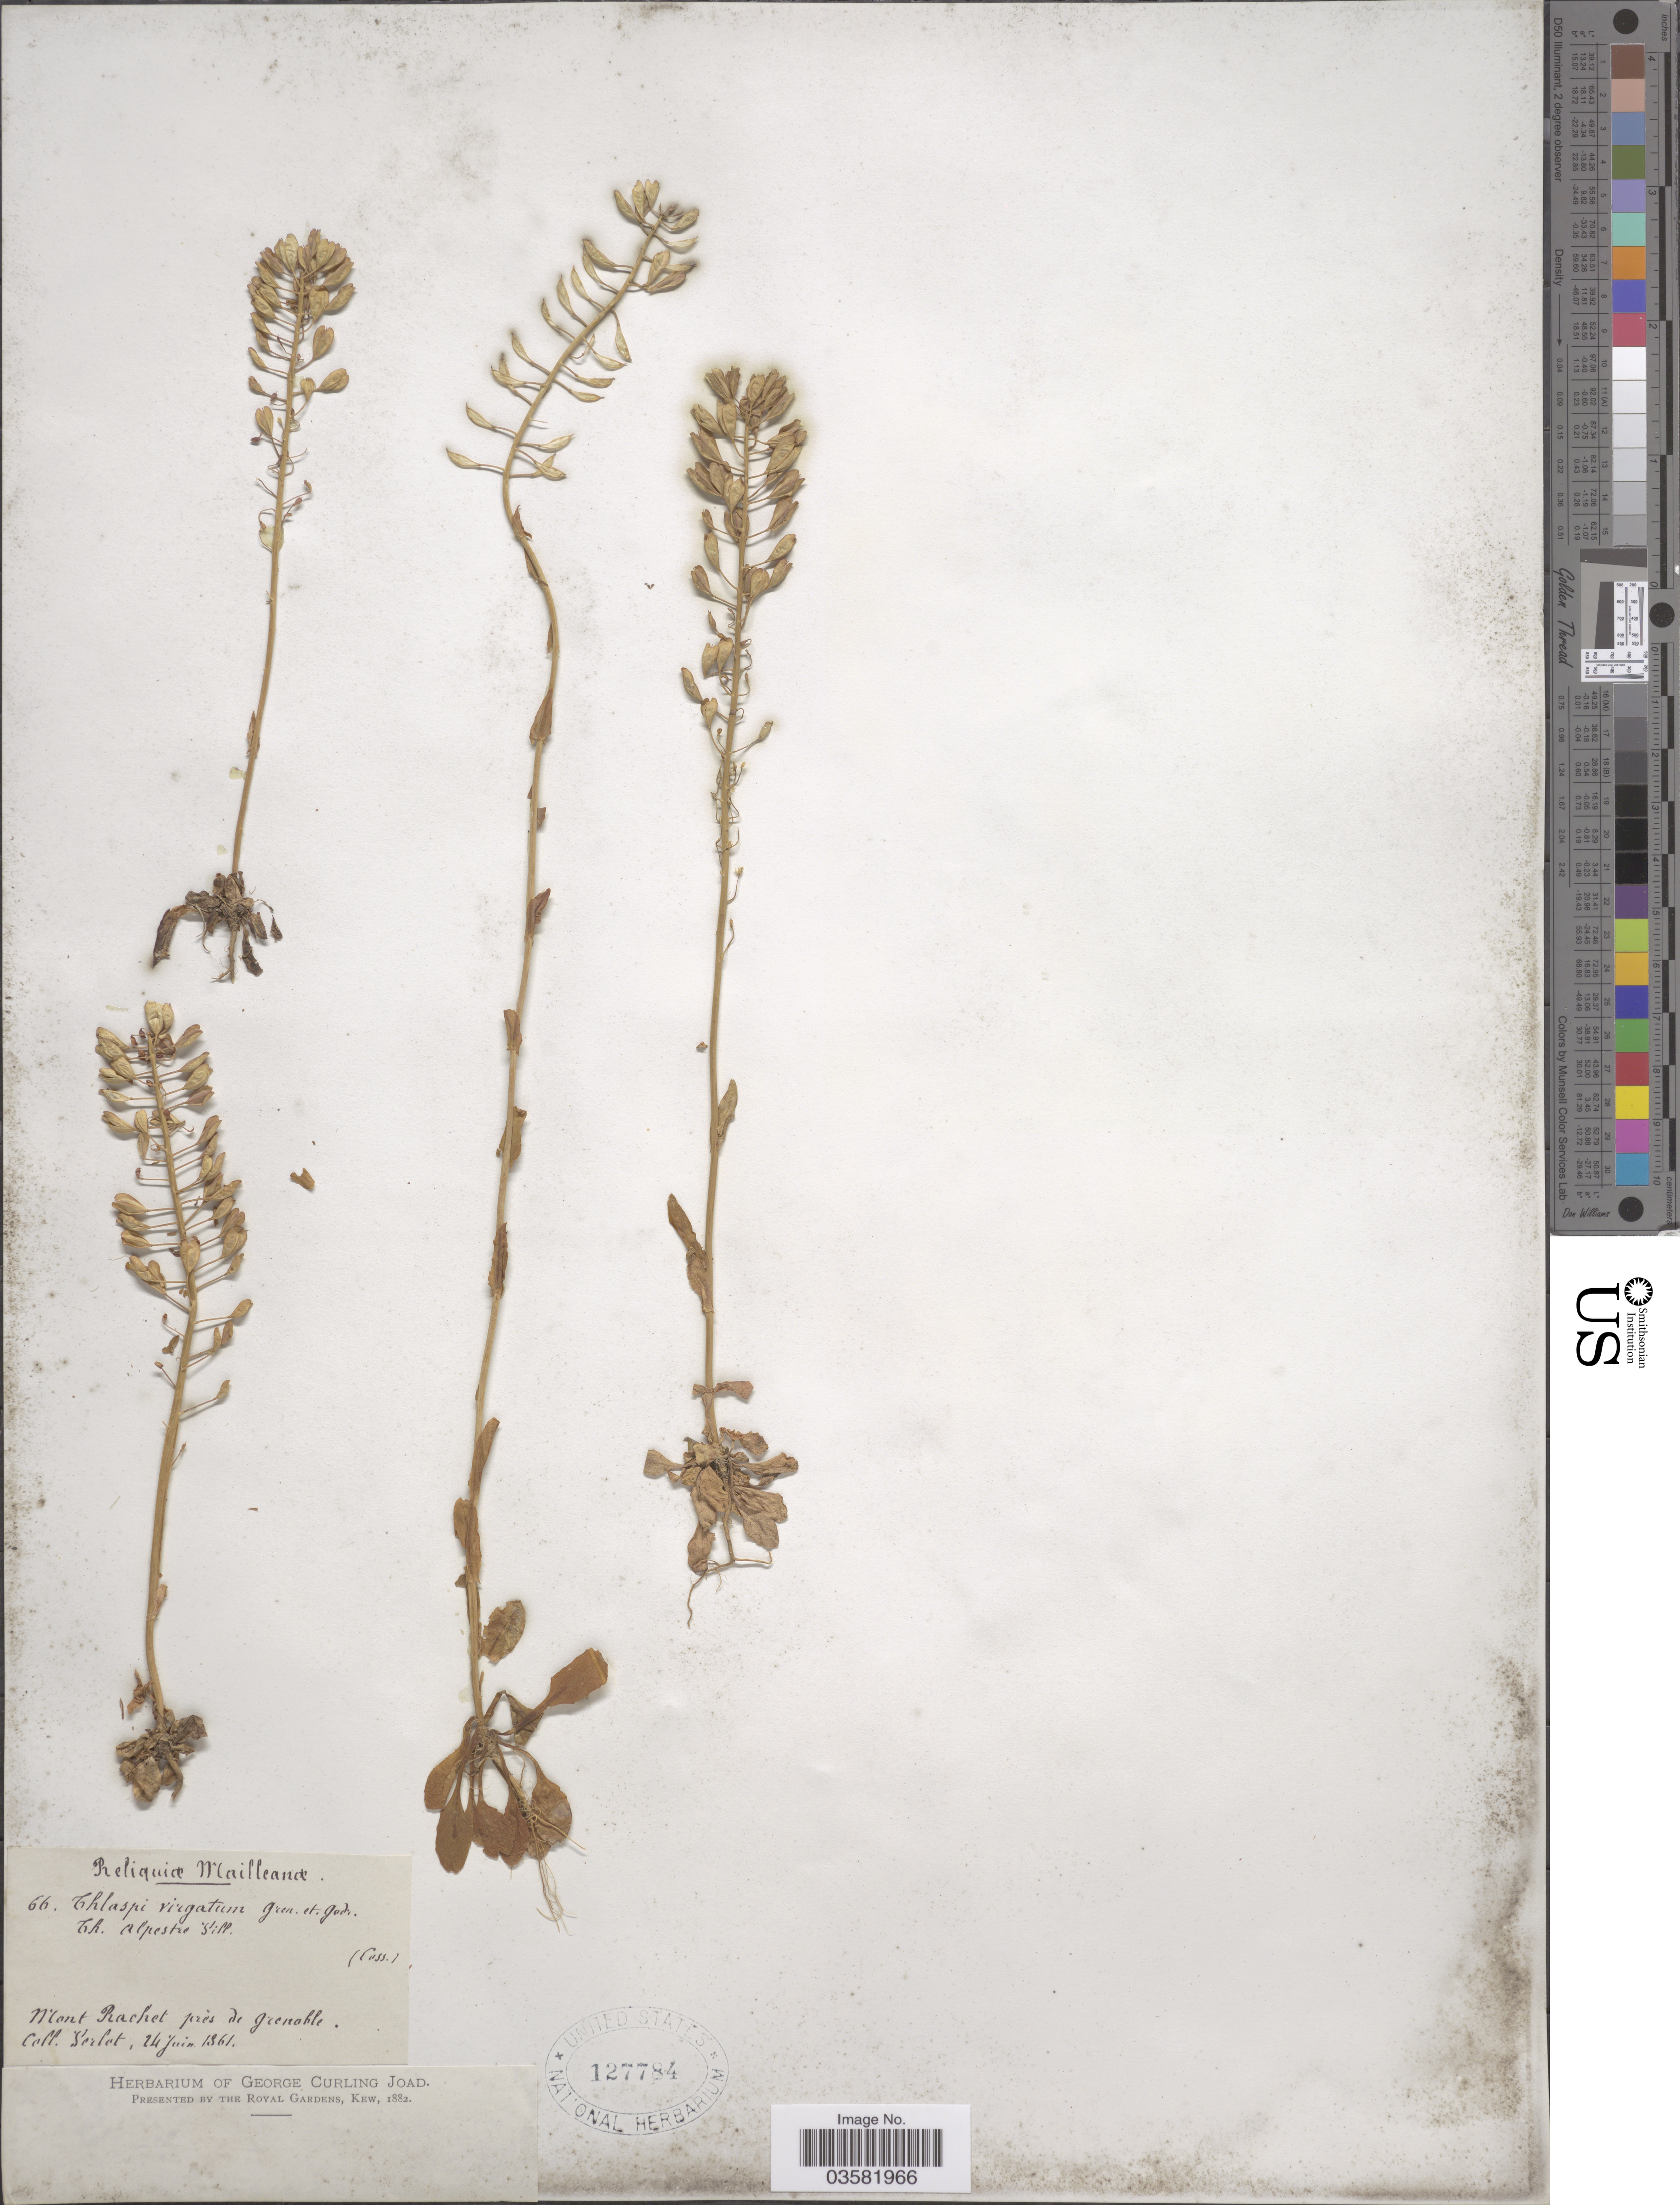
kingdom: Plantae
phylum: Tracheophyta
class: Magnoliopsida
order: Brassicales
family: Brassicaceae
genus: Thlaspi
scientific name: Thlaspi virgatum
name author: Gren. & Godr.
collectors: Verlot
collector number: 66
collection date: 1861-06-24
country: France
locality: Mont Rachet près de Grenoble.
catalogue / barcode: US 127784